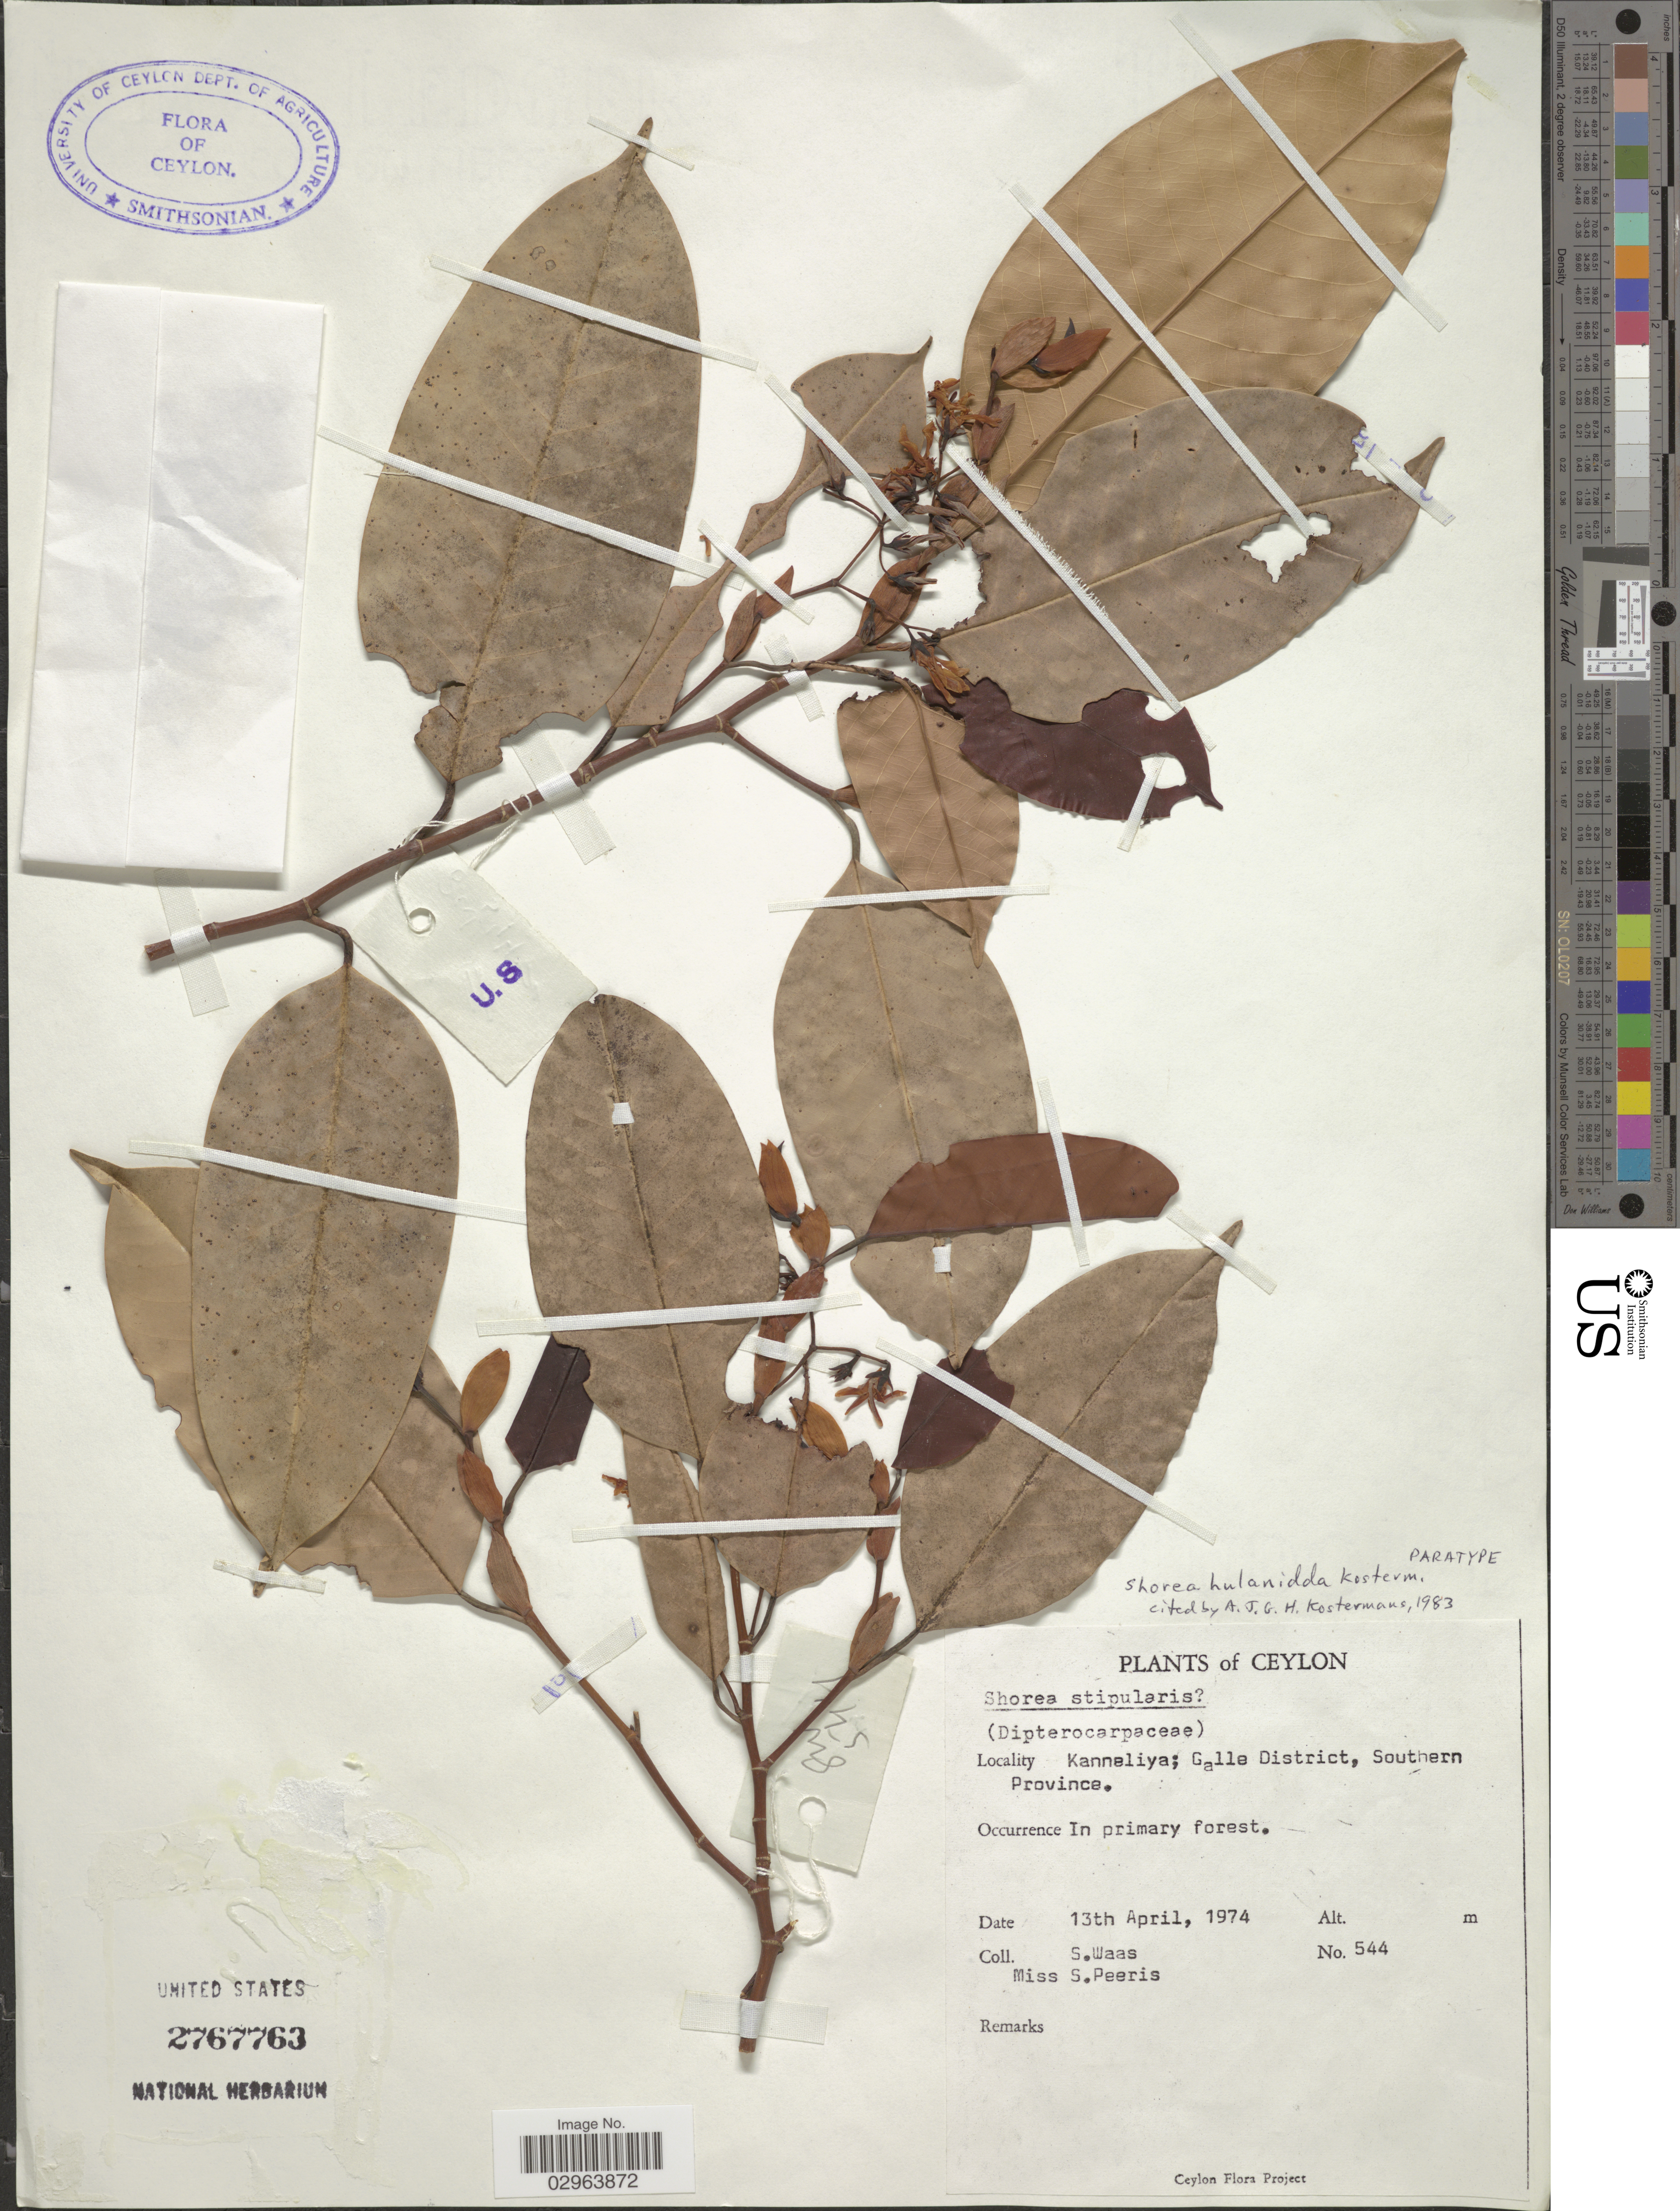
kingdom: Plantae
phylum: Tracheophyta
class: Magnoliopsida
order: Malvales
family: Dipterocarpaceae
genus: Anthoshorea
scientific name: Anthoshorea hulanidda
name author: (Kosterm.) P.S. Ashton & J. Heck.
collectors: S. Waas & S. Peeris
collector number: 544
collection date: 1974-04-13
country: Sri Lanka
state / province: Southern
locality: Ceylon, Kanneliya; Galle District.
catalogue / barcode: US 2767763